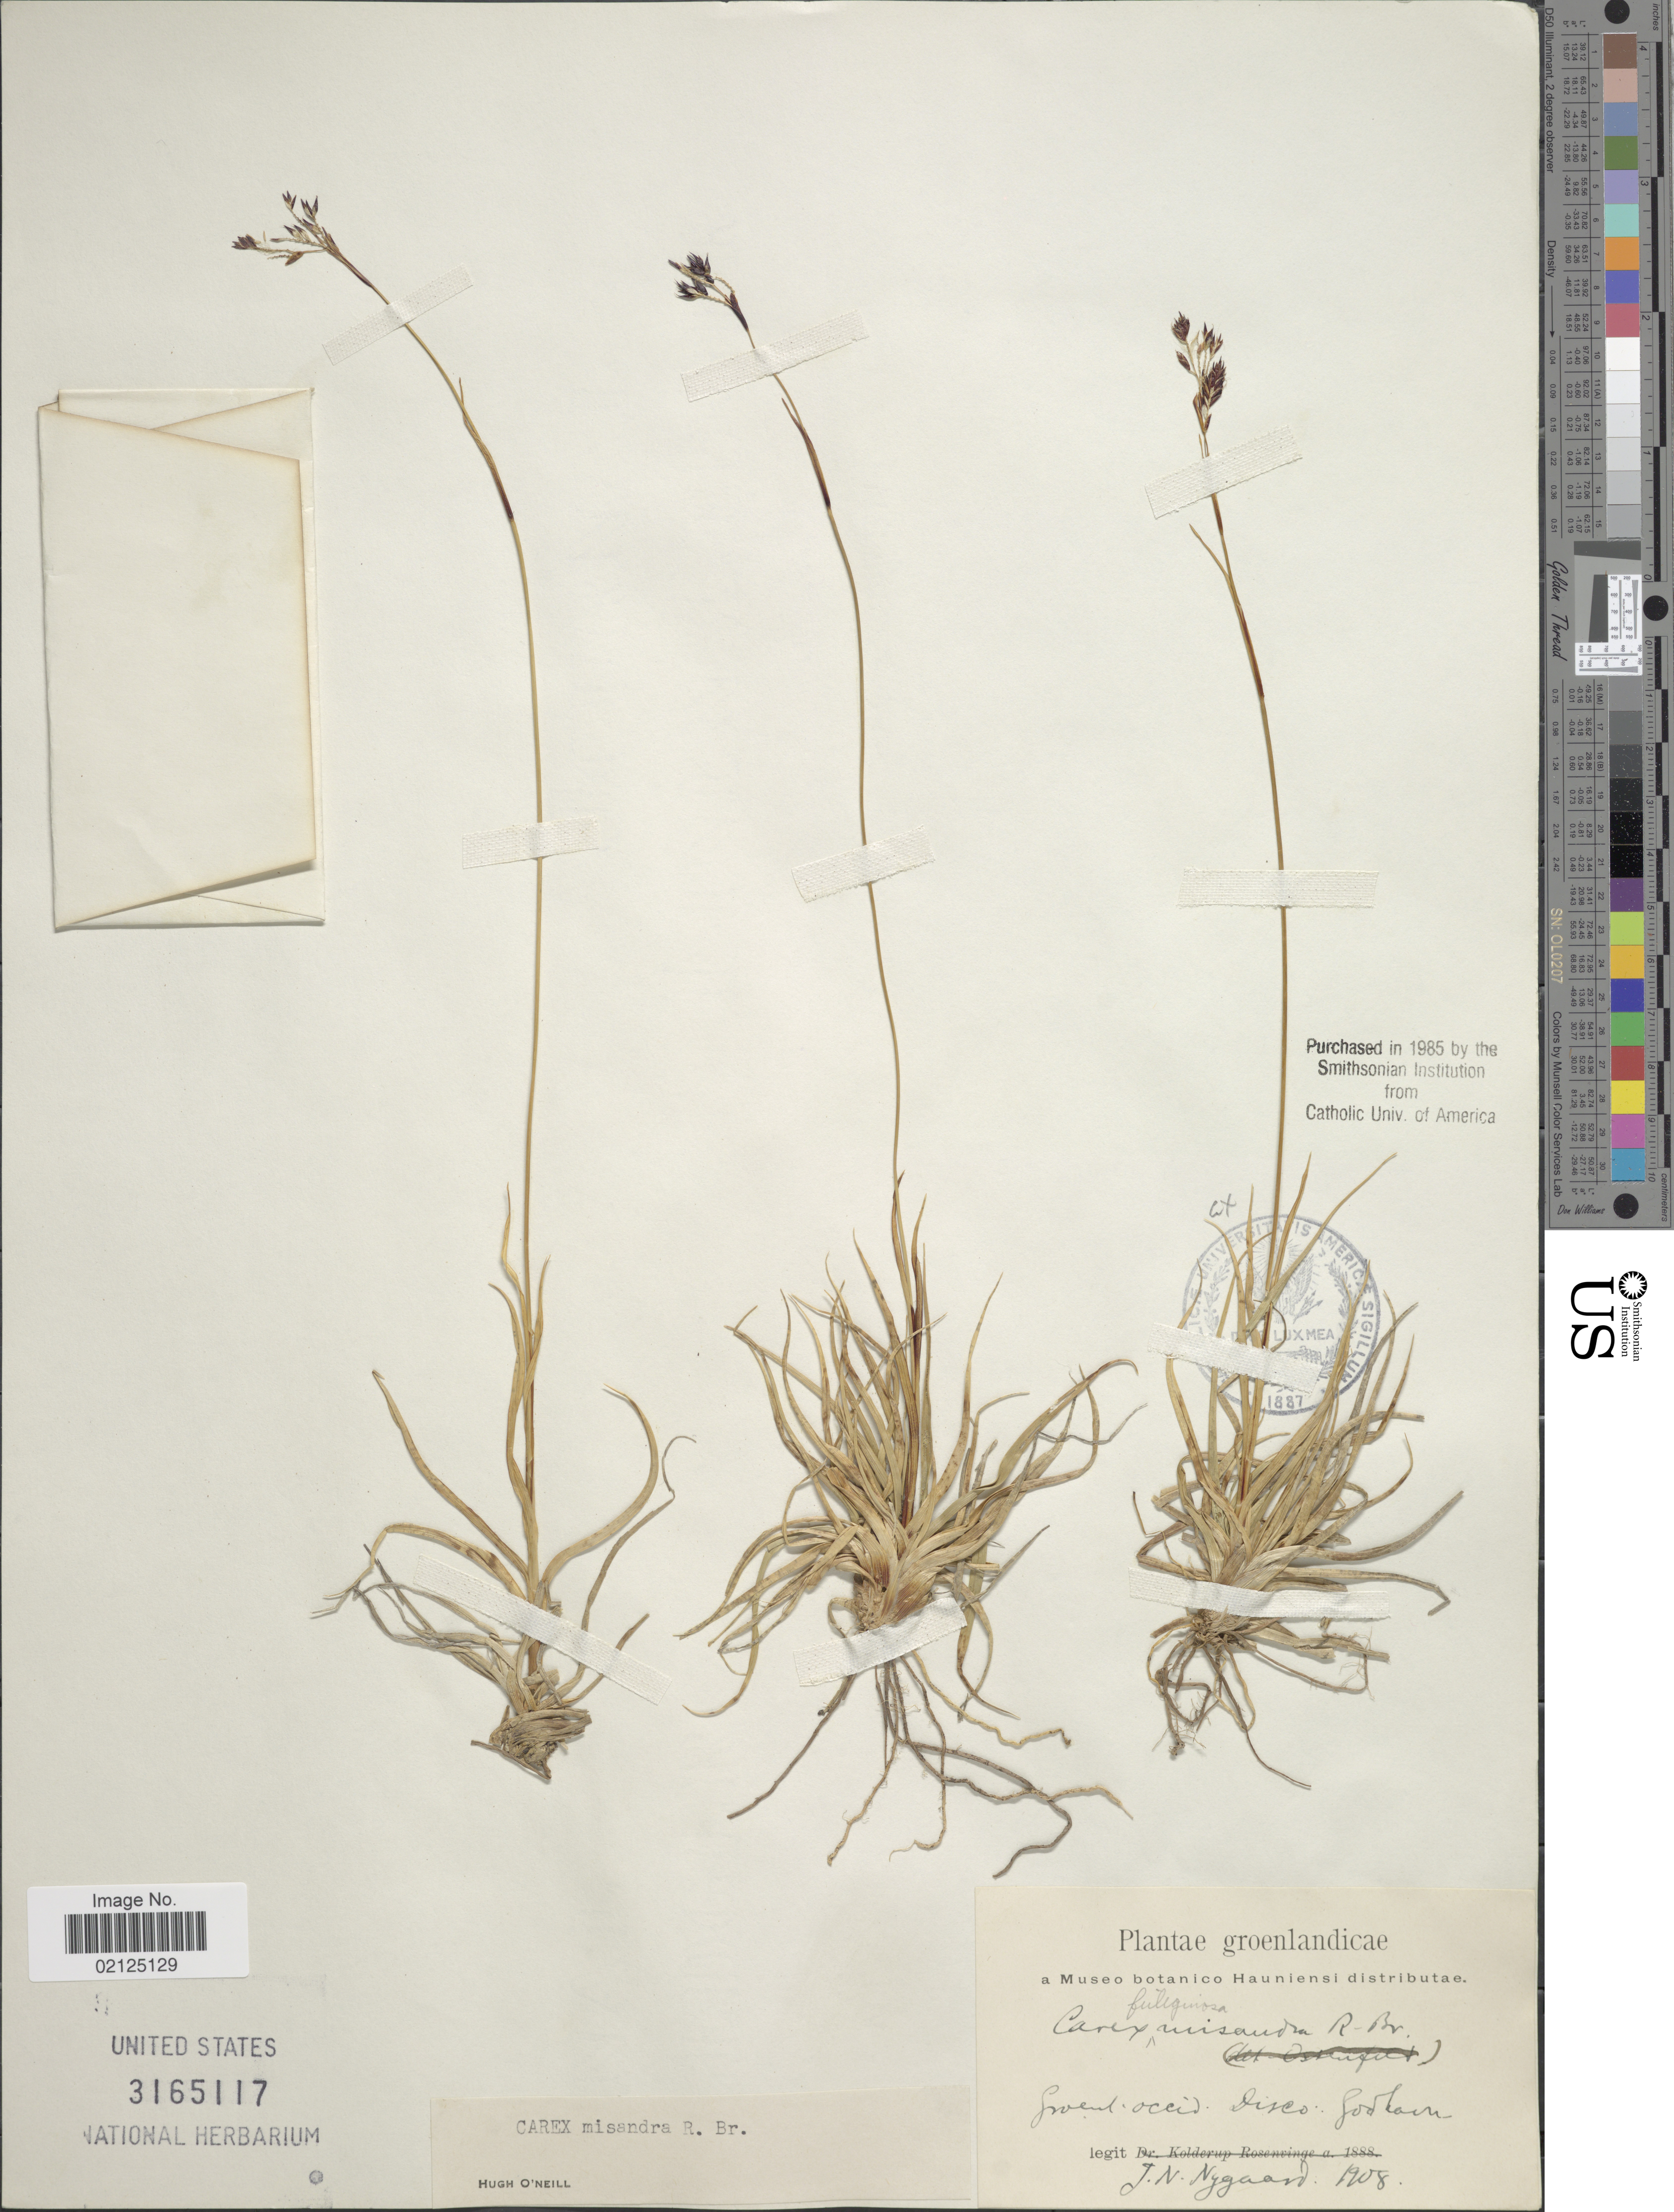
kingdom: Plantae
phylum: Tracheophyta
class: Liliopsida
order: Poales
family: Cyperaceae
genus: Carex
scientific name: Carex fuliginosa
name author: Schkuhr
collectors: J. Nygaard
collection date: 1908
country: Greenland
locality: Groenl. occid: Disco: Godhaven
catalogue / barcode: US 3165117